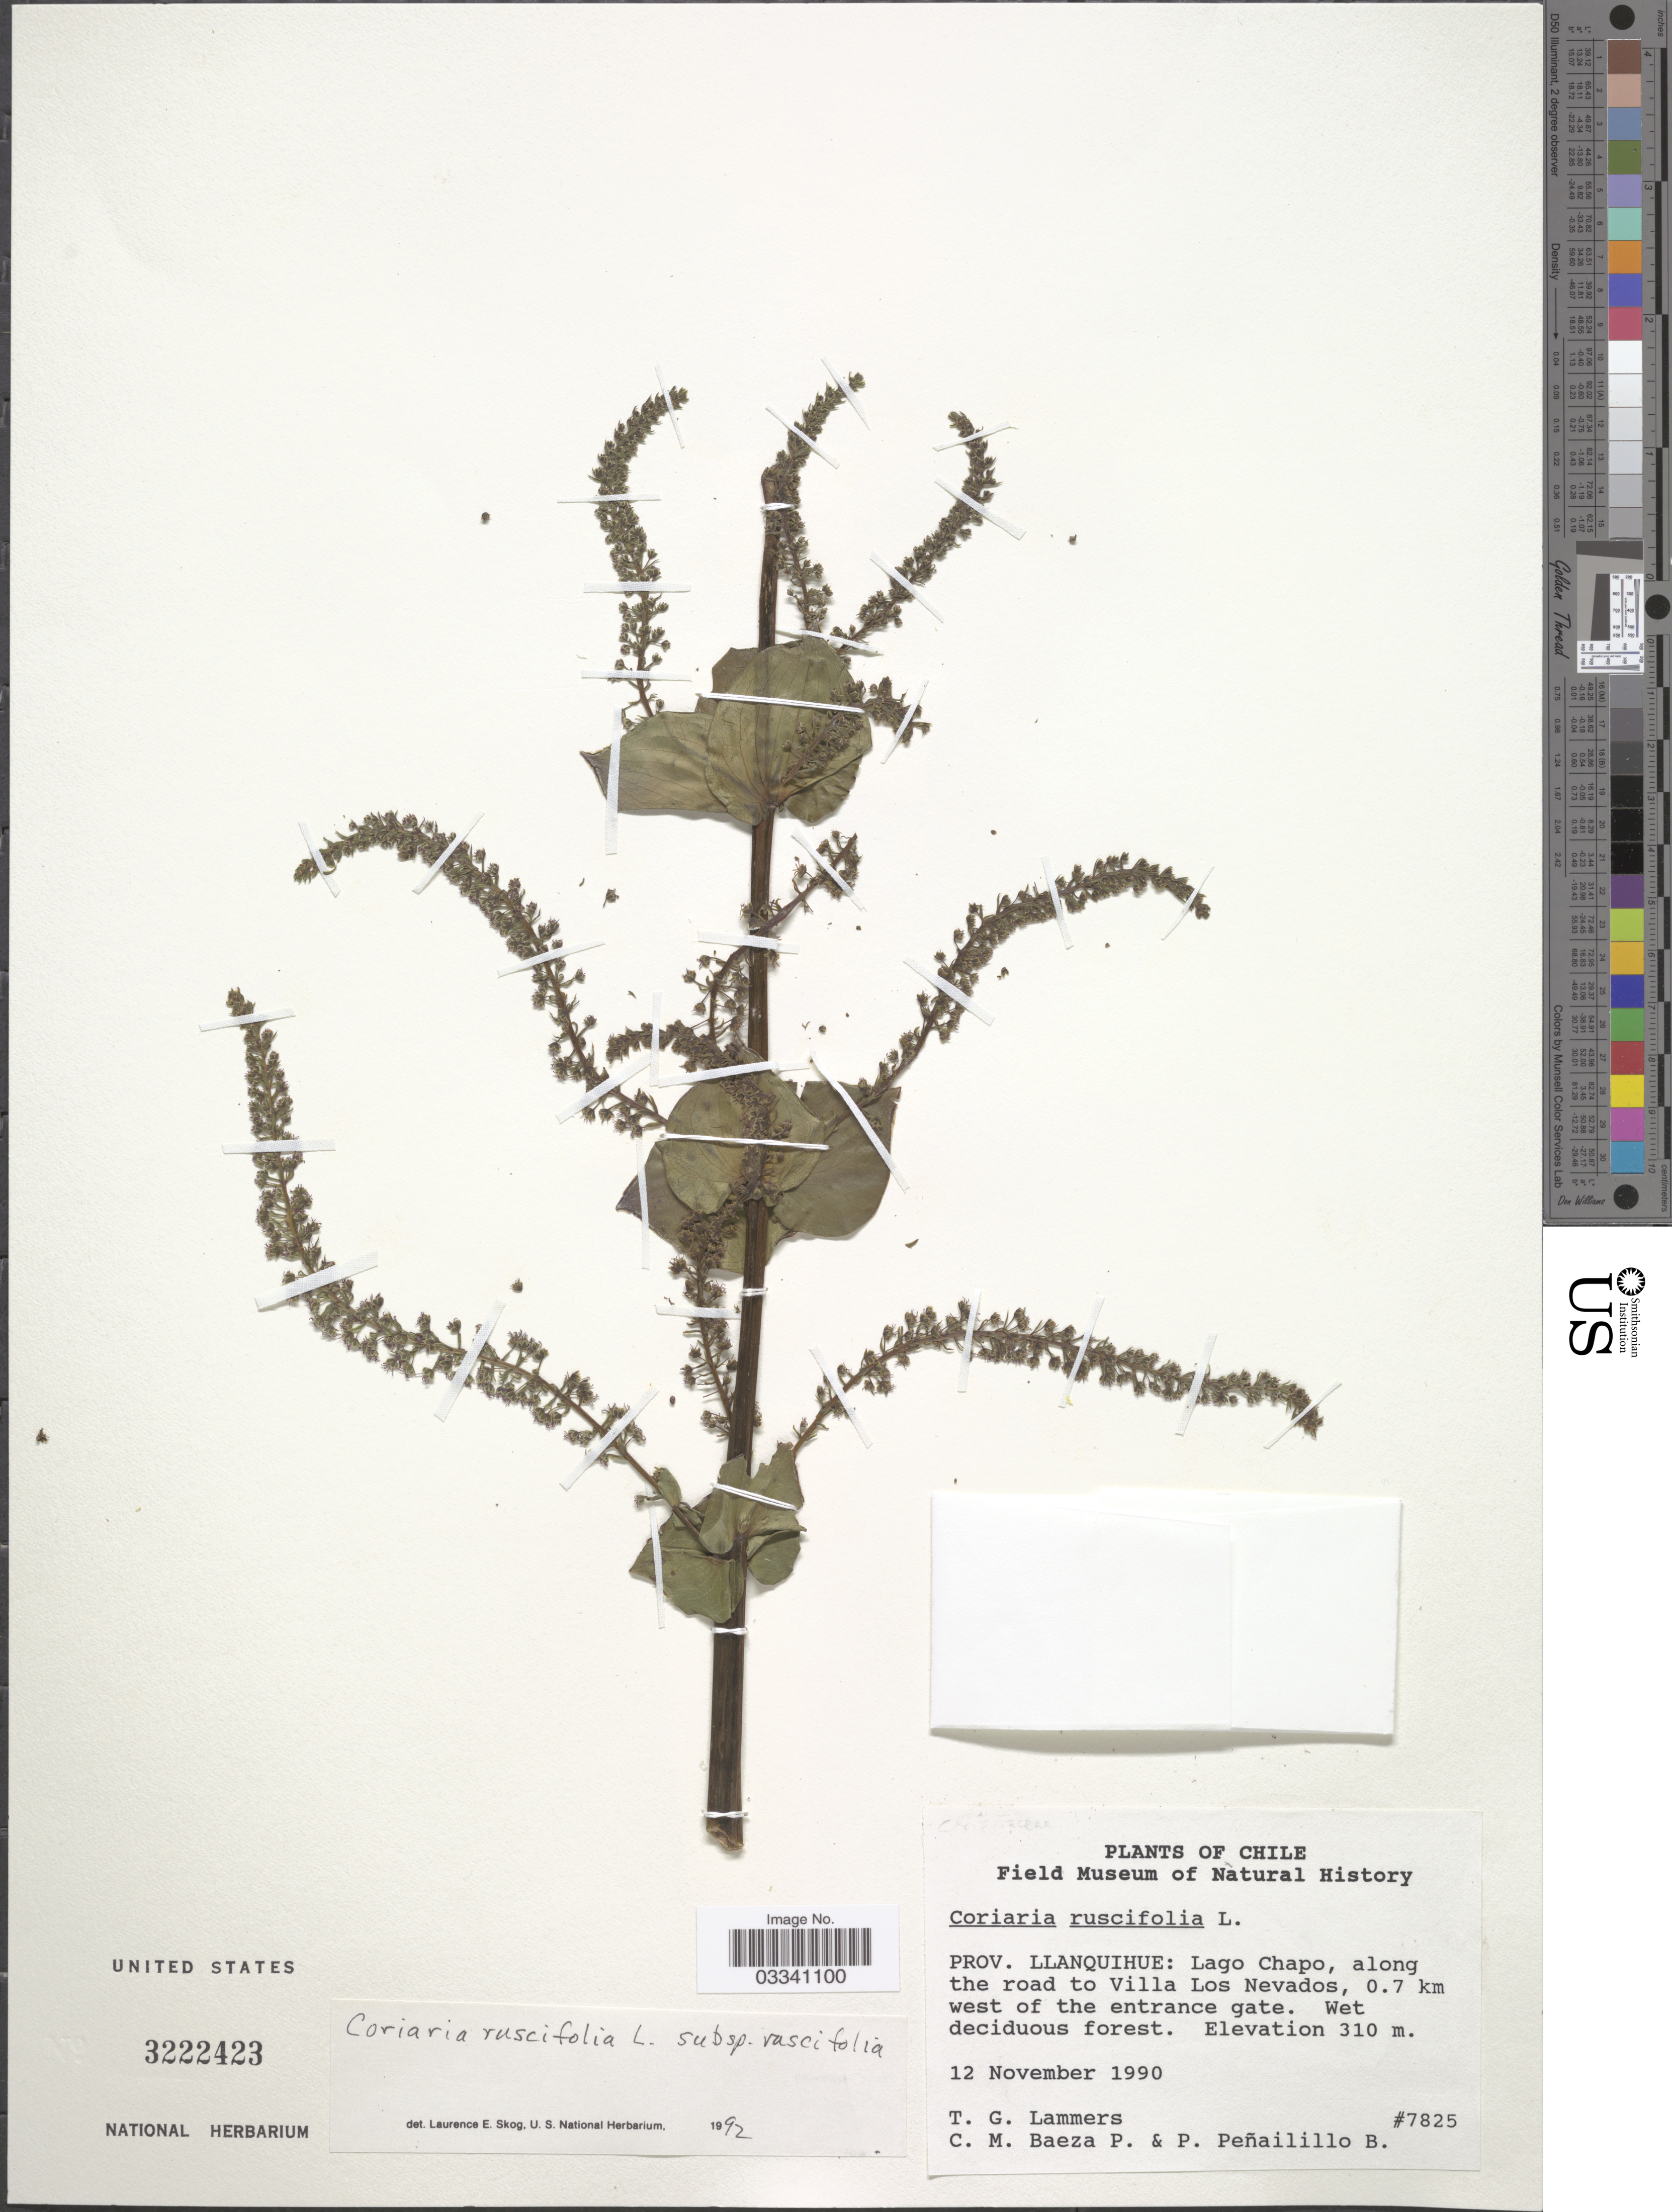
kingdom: Plantae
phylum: Tracheophyta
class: Magnoliopsida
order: Cucurbitales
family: Coriariaceae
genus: Coriaria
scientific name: Coriaria ruscifolia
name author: L.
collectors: T. Lammers, C. Baeza & P. Peñailillo B.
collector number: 7825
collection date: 1990-11-12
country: Chile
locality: Prov. Llanquihue: Lago Chapo, along the road to Villa Los Nevados, 0.7 km west of the entrance gate.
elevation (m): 310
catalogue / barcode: US 3222423